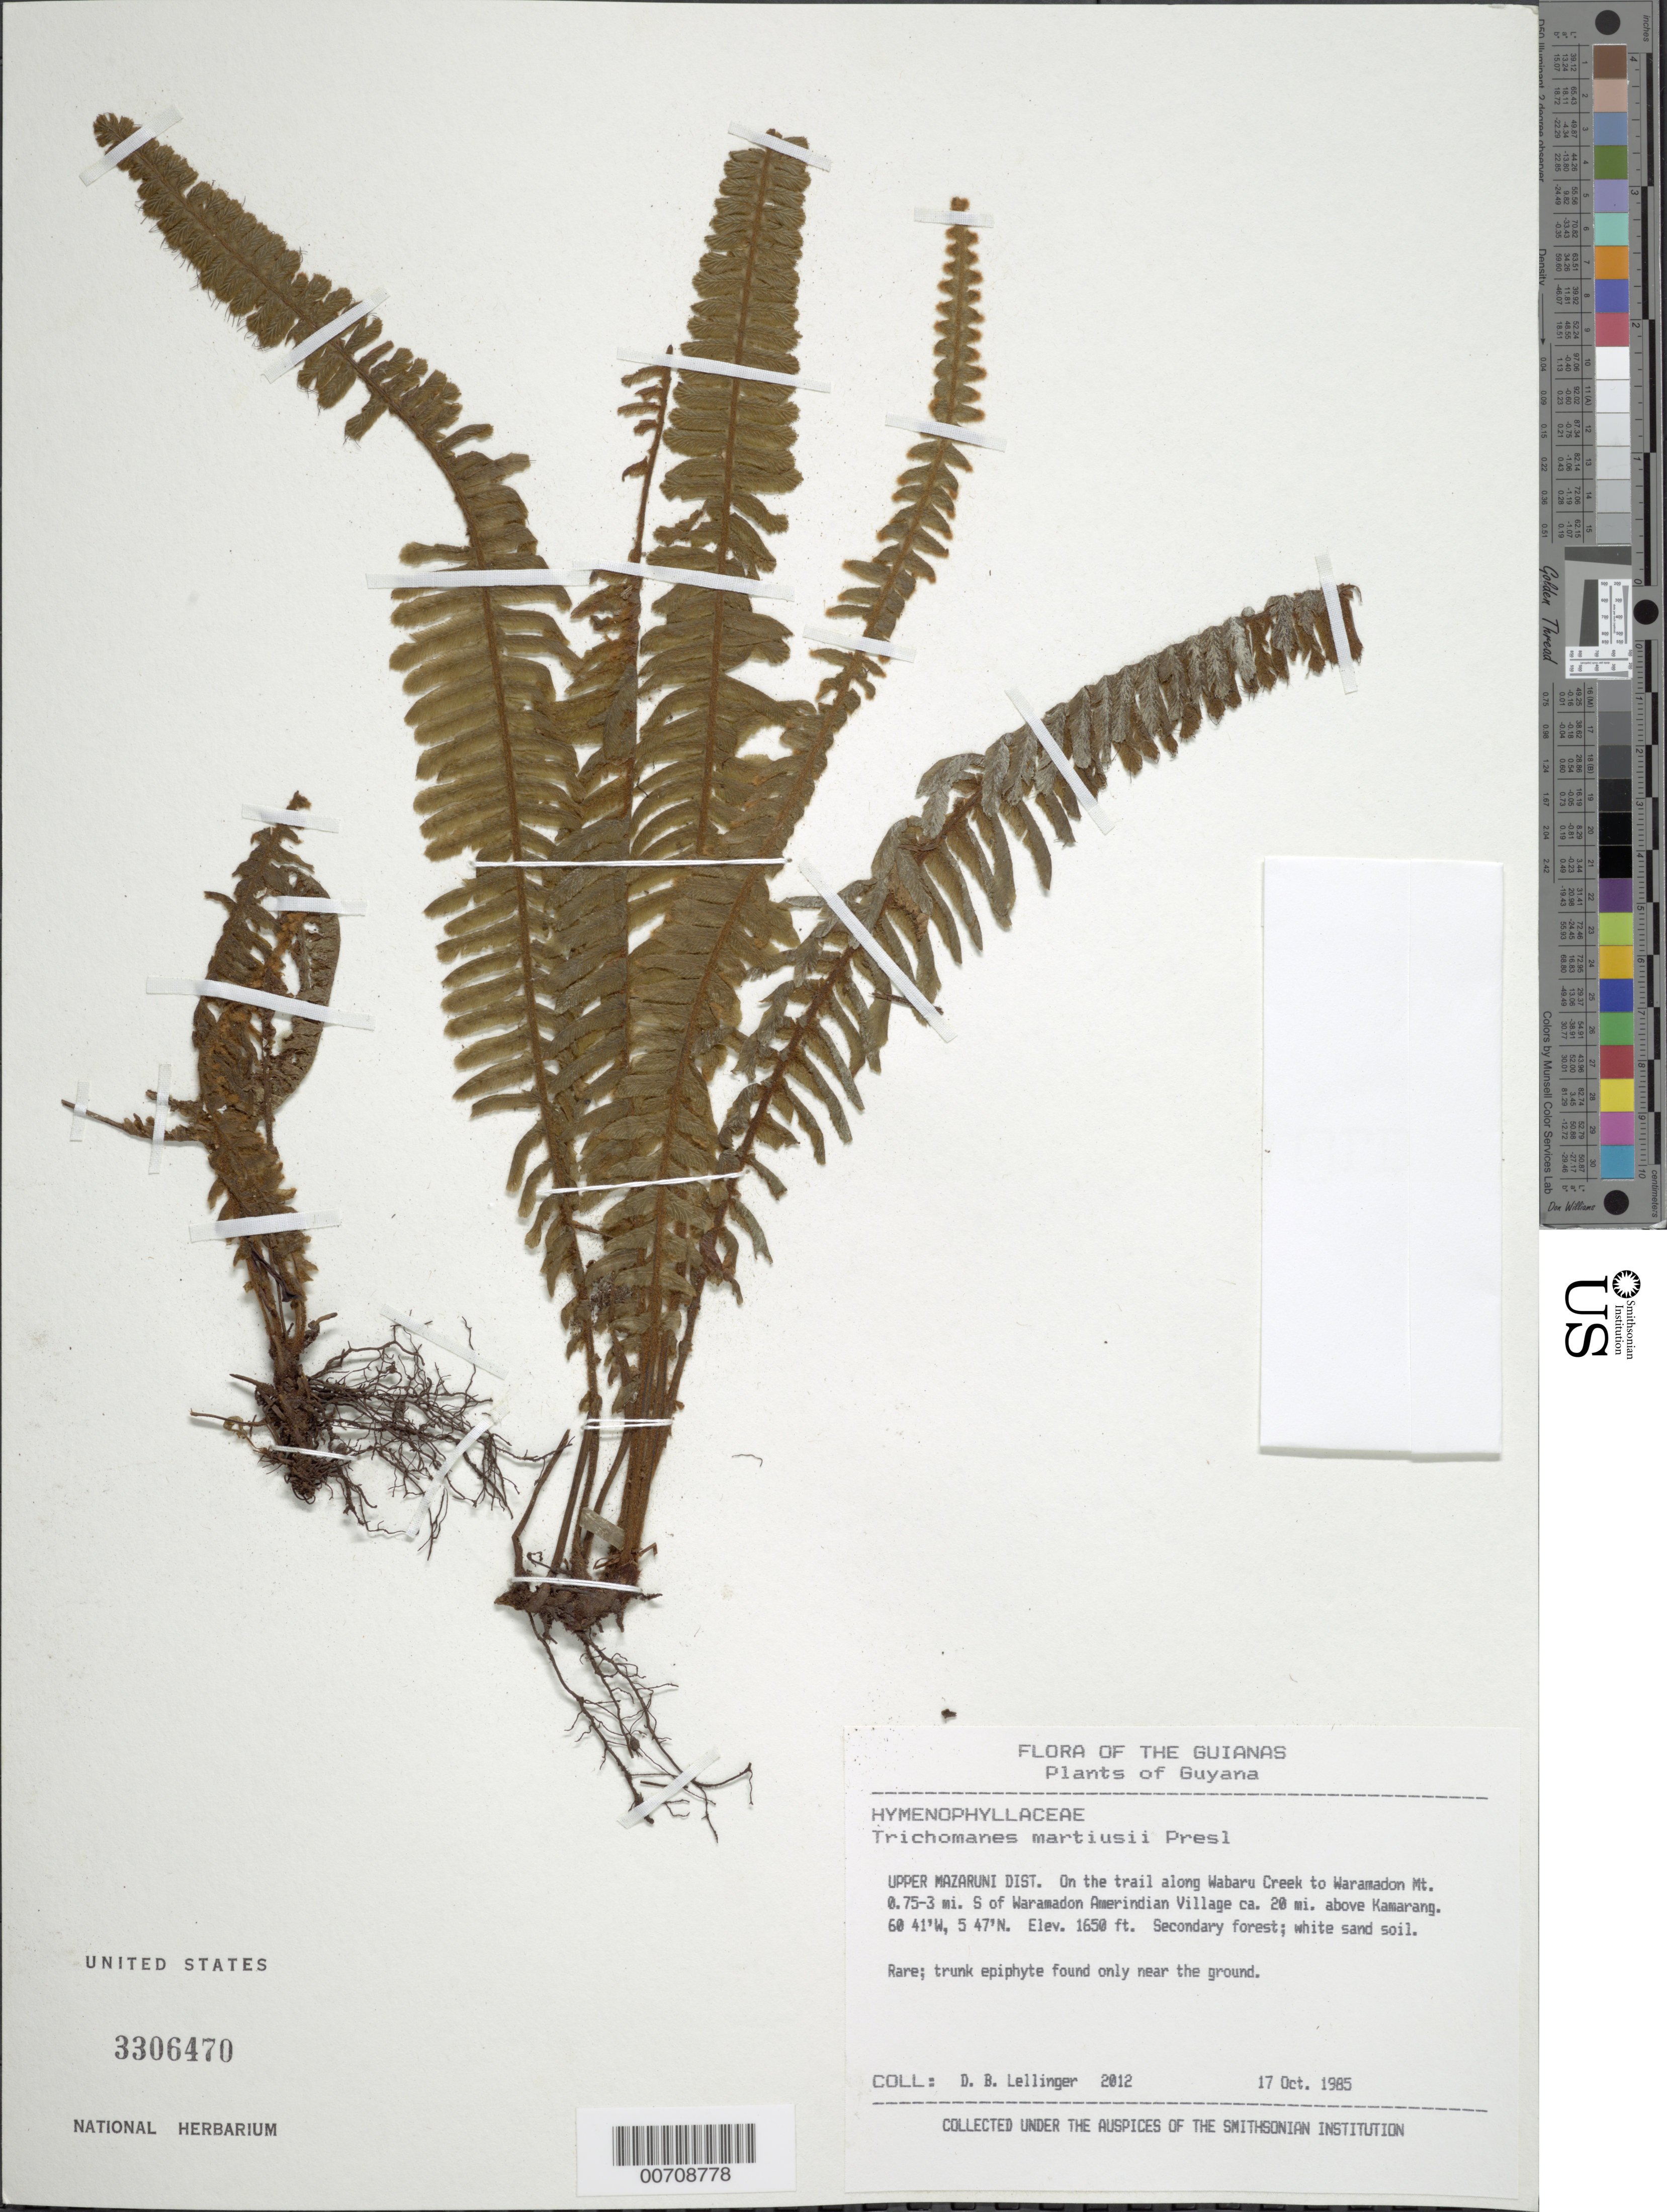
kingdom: Plantae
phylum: Tracheophyta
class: Polypodiopsida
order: Hymenophyllales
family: Hymenophyllaceae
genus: Trichomanes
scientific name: Trichomanes martiusii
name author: C. Presl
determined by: Lellinger, David B., (BOT), Smithsonian Institution - National Museum of Natural History (UNITED STATES)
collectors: D. B. Lellinger & H. Robinson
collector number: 2012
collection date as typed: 17 October 1985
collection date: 1985-10-17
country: Guyana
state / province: Cuyuni-Mazaruni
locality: Trail along Wabaru Creek to Waramadon Mt., ca. 32 km above Kamarang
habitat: Secondary forest, white sand soil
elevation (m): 495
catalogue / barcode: US 3306470